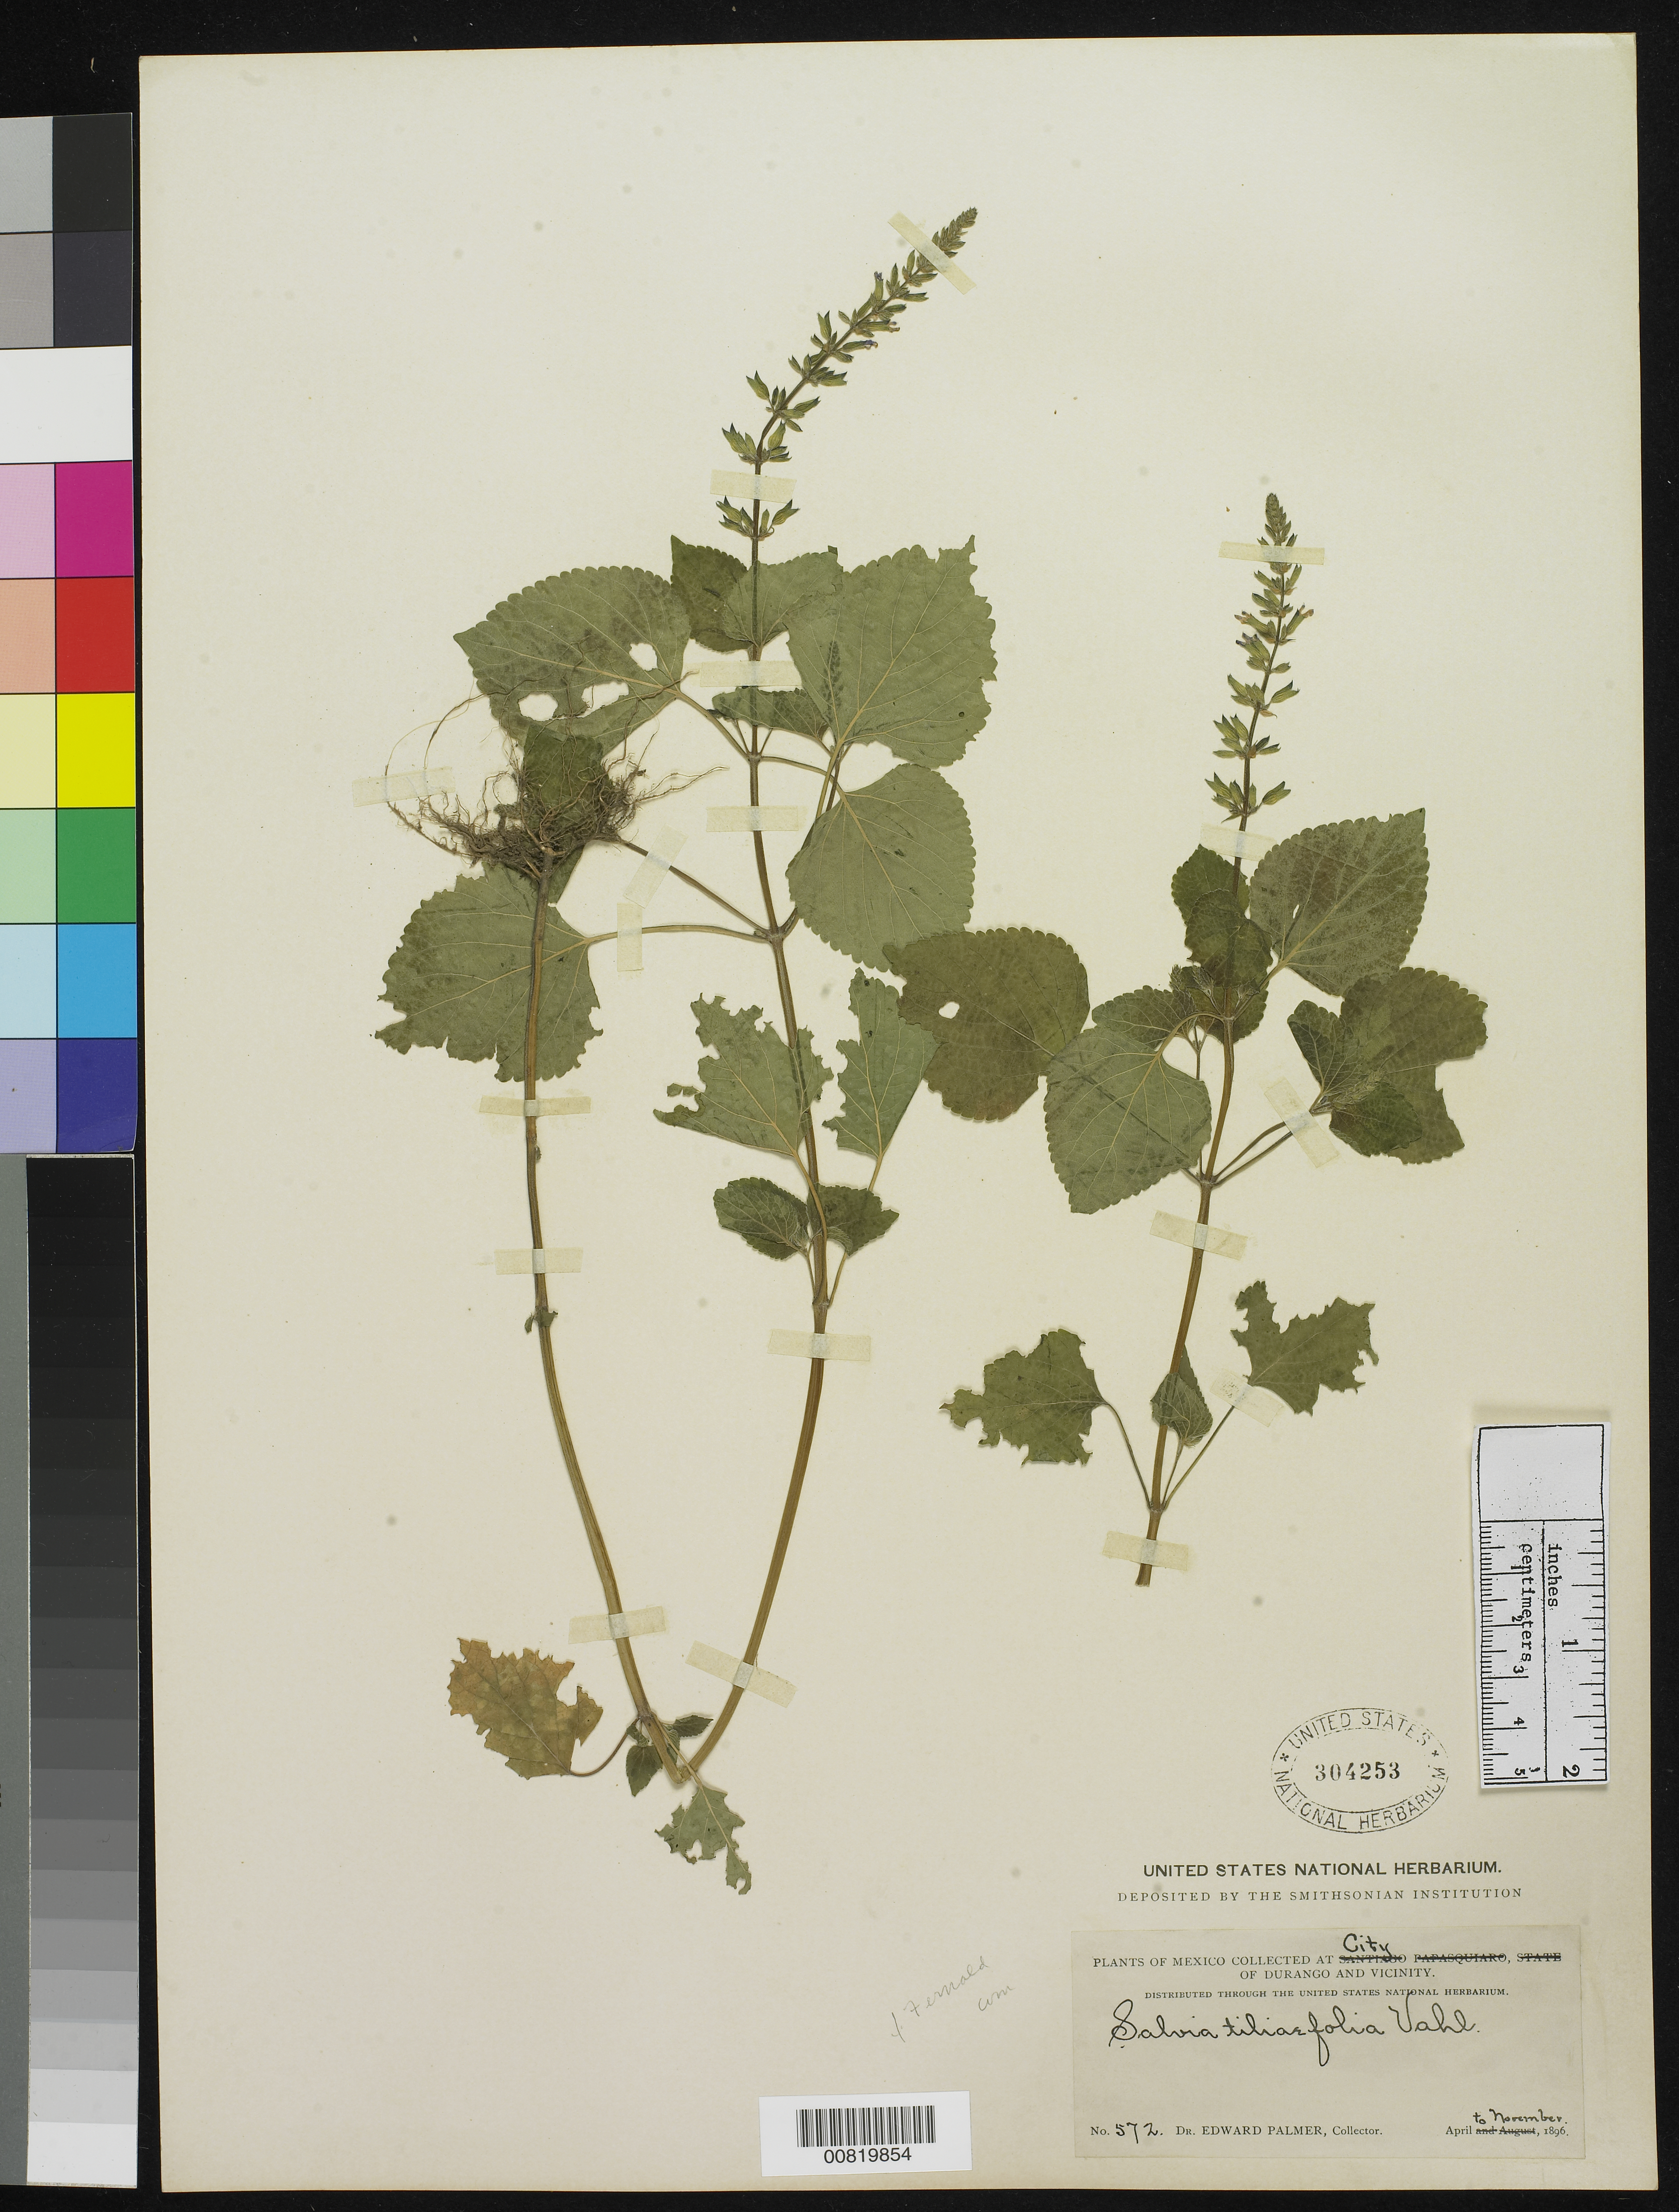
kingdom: Plantae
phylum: Tracheophyta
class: Magnoliopsida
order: Lamiales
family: Lamiaceae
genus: Salvia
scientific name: Salvia tiliaefolia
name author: Vahl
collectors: E. Palmer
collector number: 572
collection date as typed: Apr 1896 to -- Nov 1896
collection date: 1896-04/1896-11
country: Mexico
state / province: Durango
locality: City of Durango and vicinity.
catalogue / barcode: US 304253